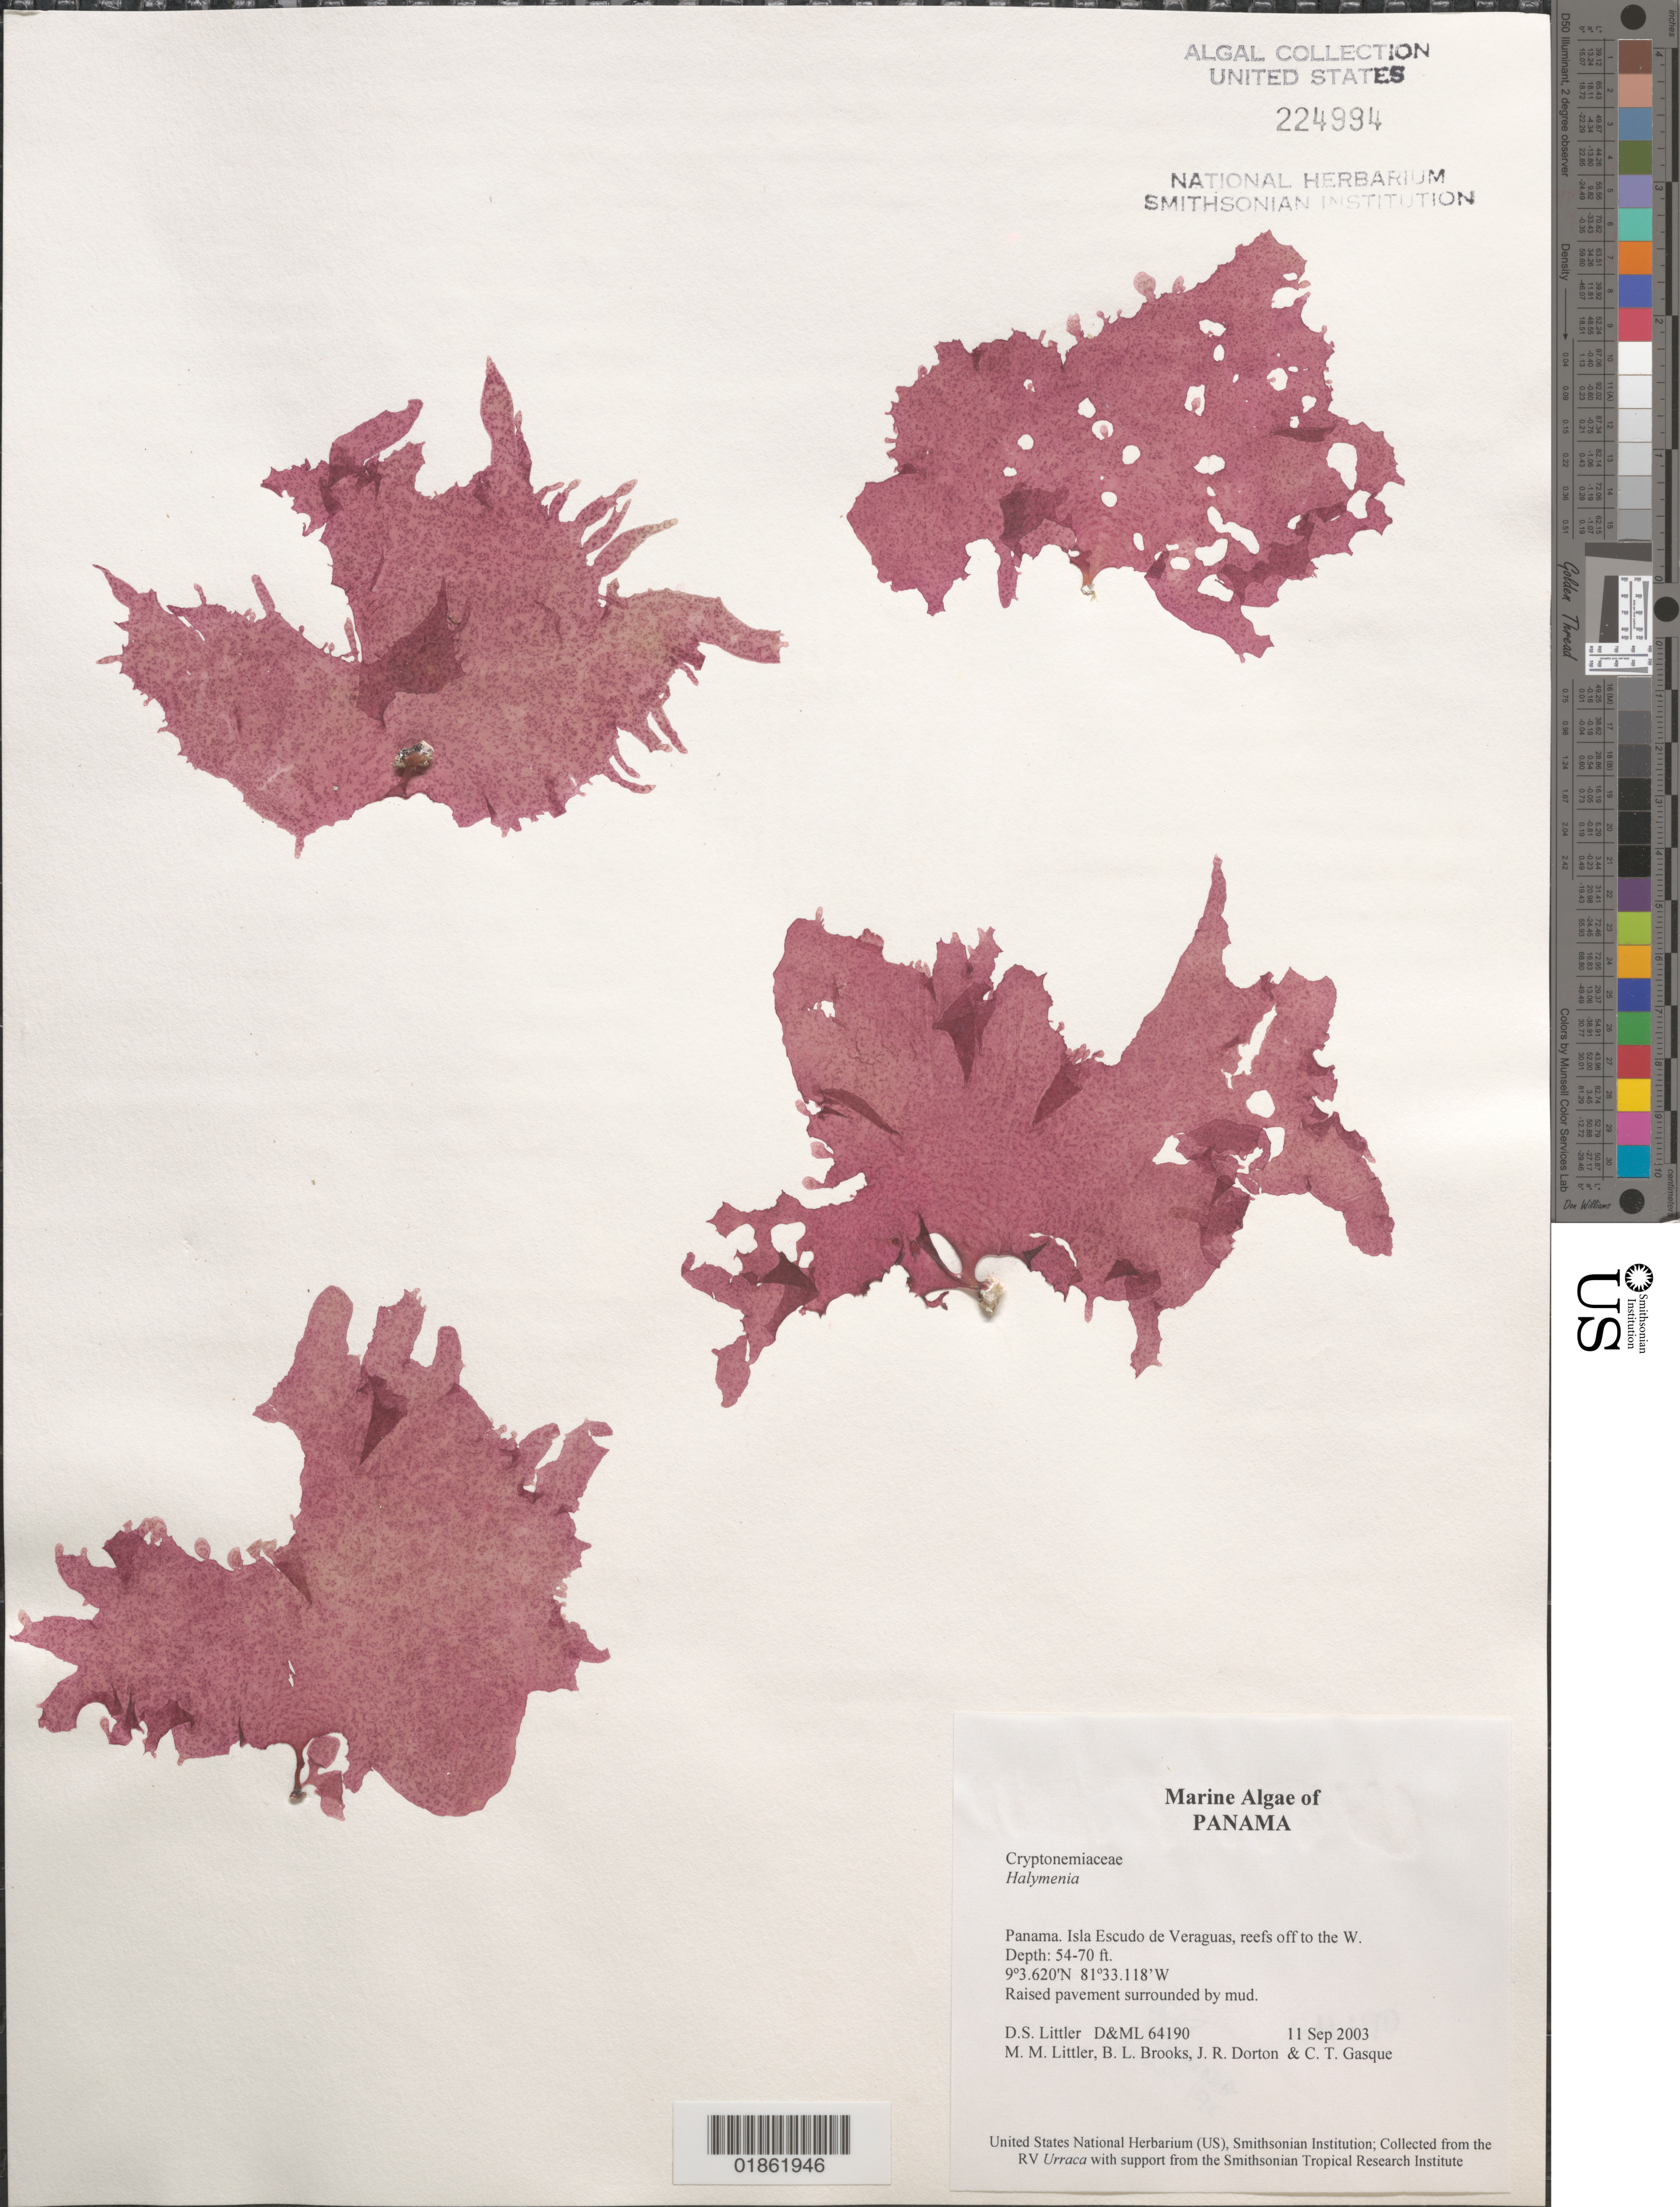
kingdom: Plantae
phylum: Rhodophyta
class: Florideophyceae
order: Halymeniales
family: Halymeniaceae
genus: Halymenia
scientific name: Halymenia sp.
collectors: M. M. Littler, D. S. Littler & B. Brooks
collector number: D&ML 64190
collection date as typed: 11 Sep 2003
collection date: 2003-09-11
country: Panama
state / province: Bocas del Toro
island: Escudo de Veraguas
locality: West Reefs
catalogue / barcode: US 224994